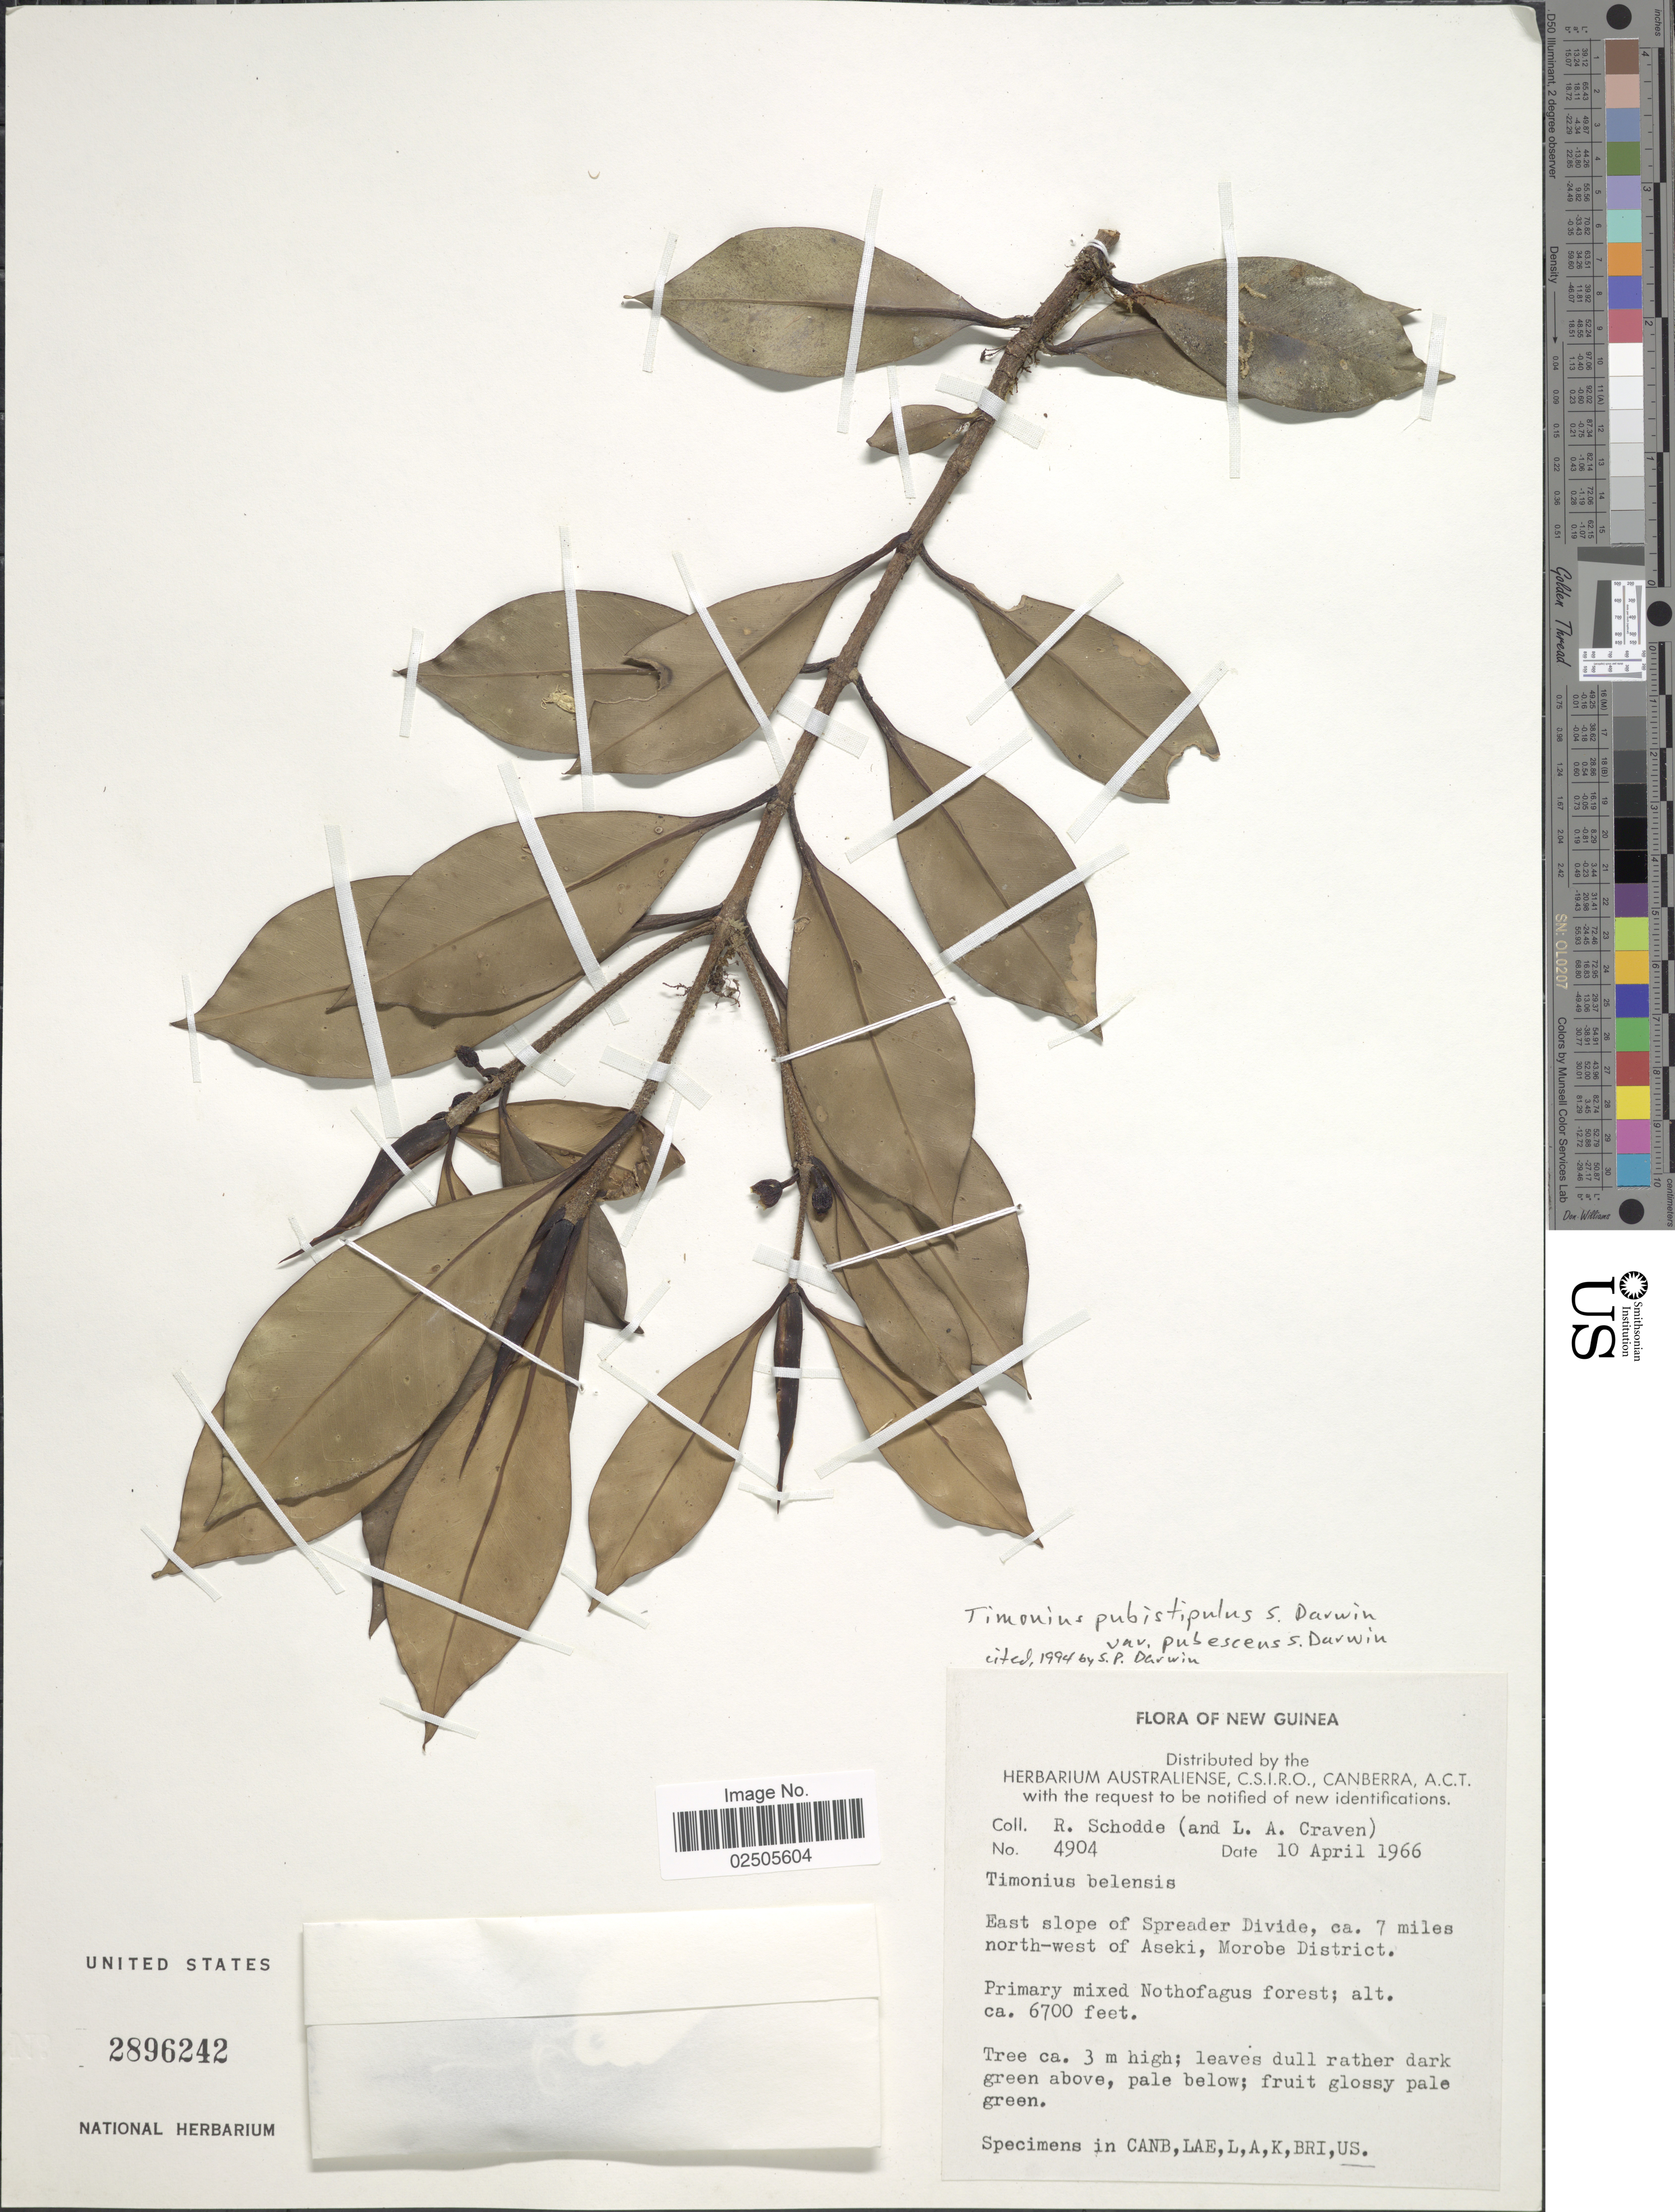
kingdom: Plantae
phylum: Tracheophyta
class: Magnoliopsida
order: Gentianales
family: Rubiaceae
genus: Timonius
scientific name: Timonius pubistipulus var. pubescens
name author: S.P. Darwin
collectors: R. Schodde & L. A. Craven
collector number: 4904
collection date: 1966-04-10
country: Papua New Guinea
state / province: Morobe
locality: New Guinea, East slope of Spreader Divide, ca. 7 miles north west of Aseki, Morobe District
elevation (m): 2042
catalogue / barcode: US 2896242